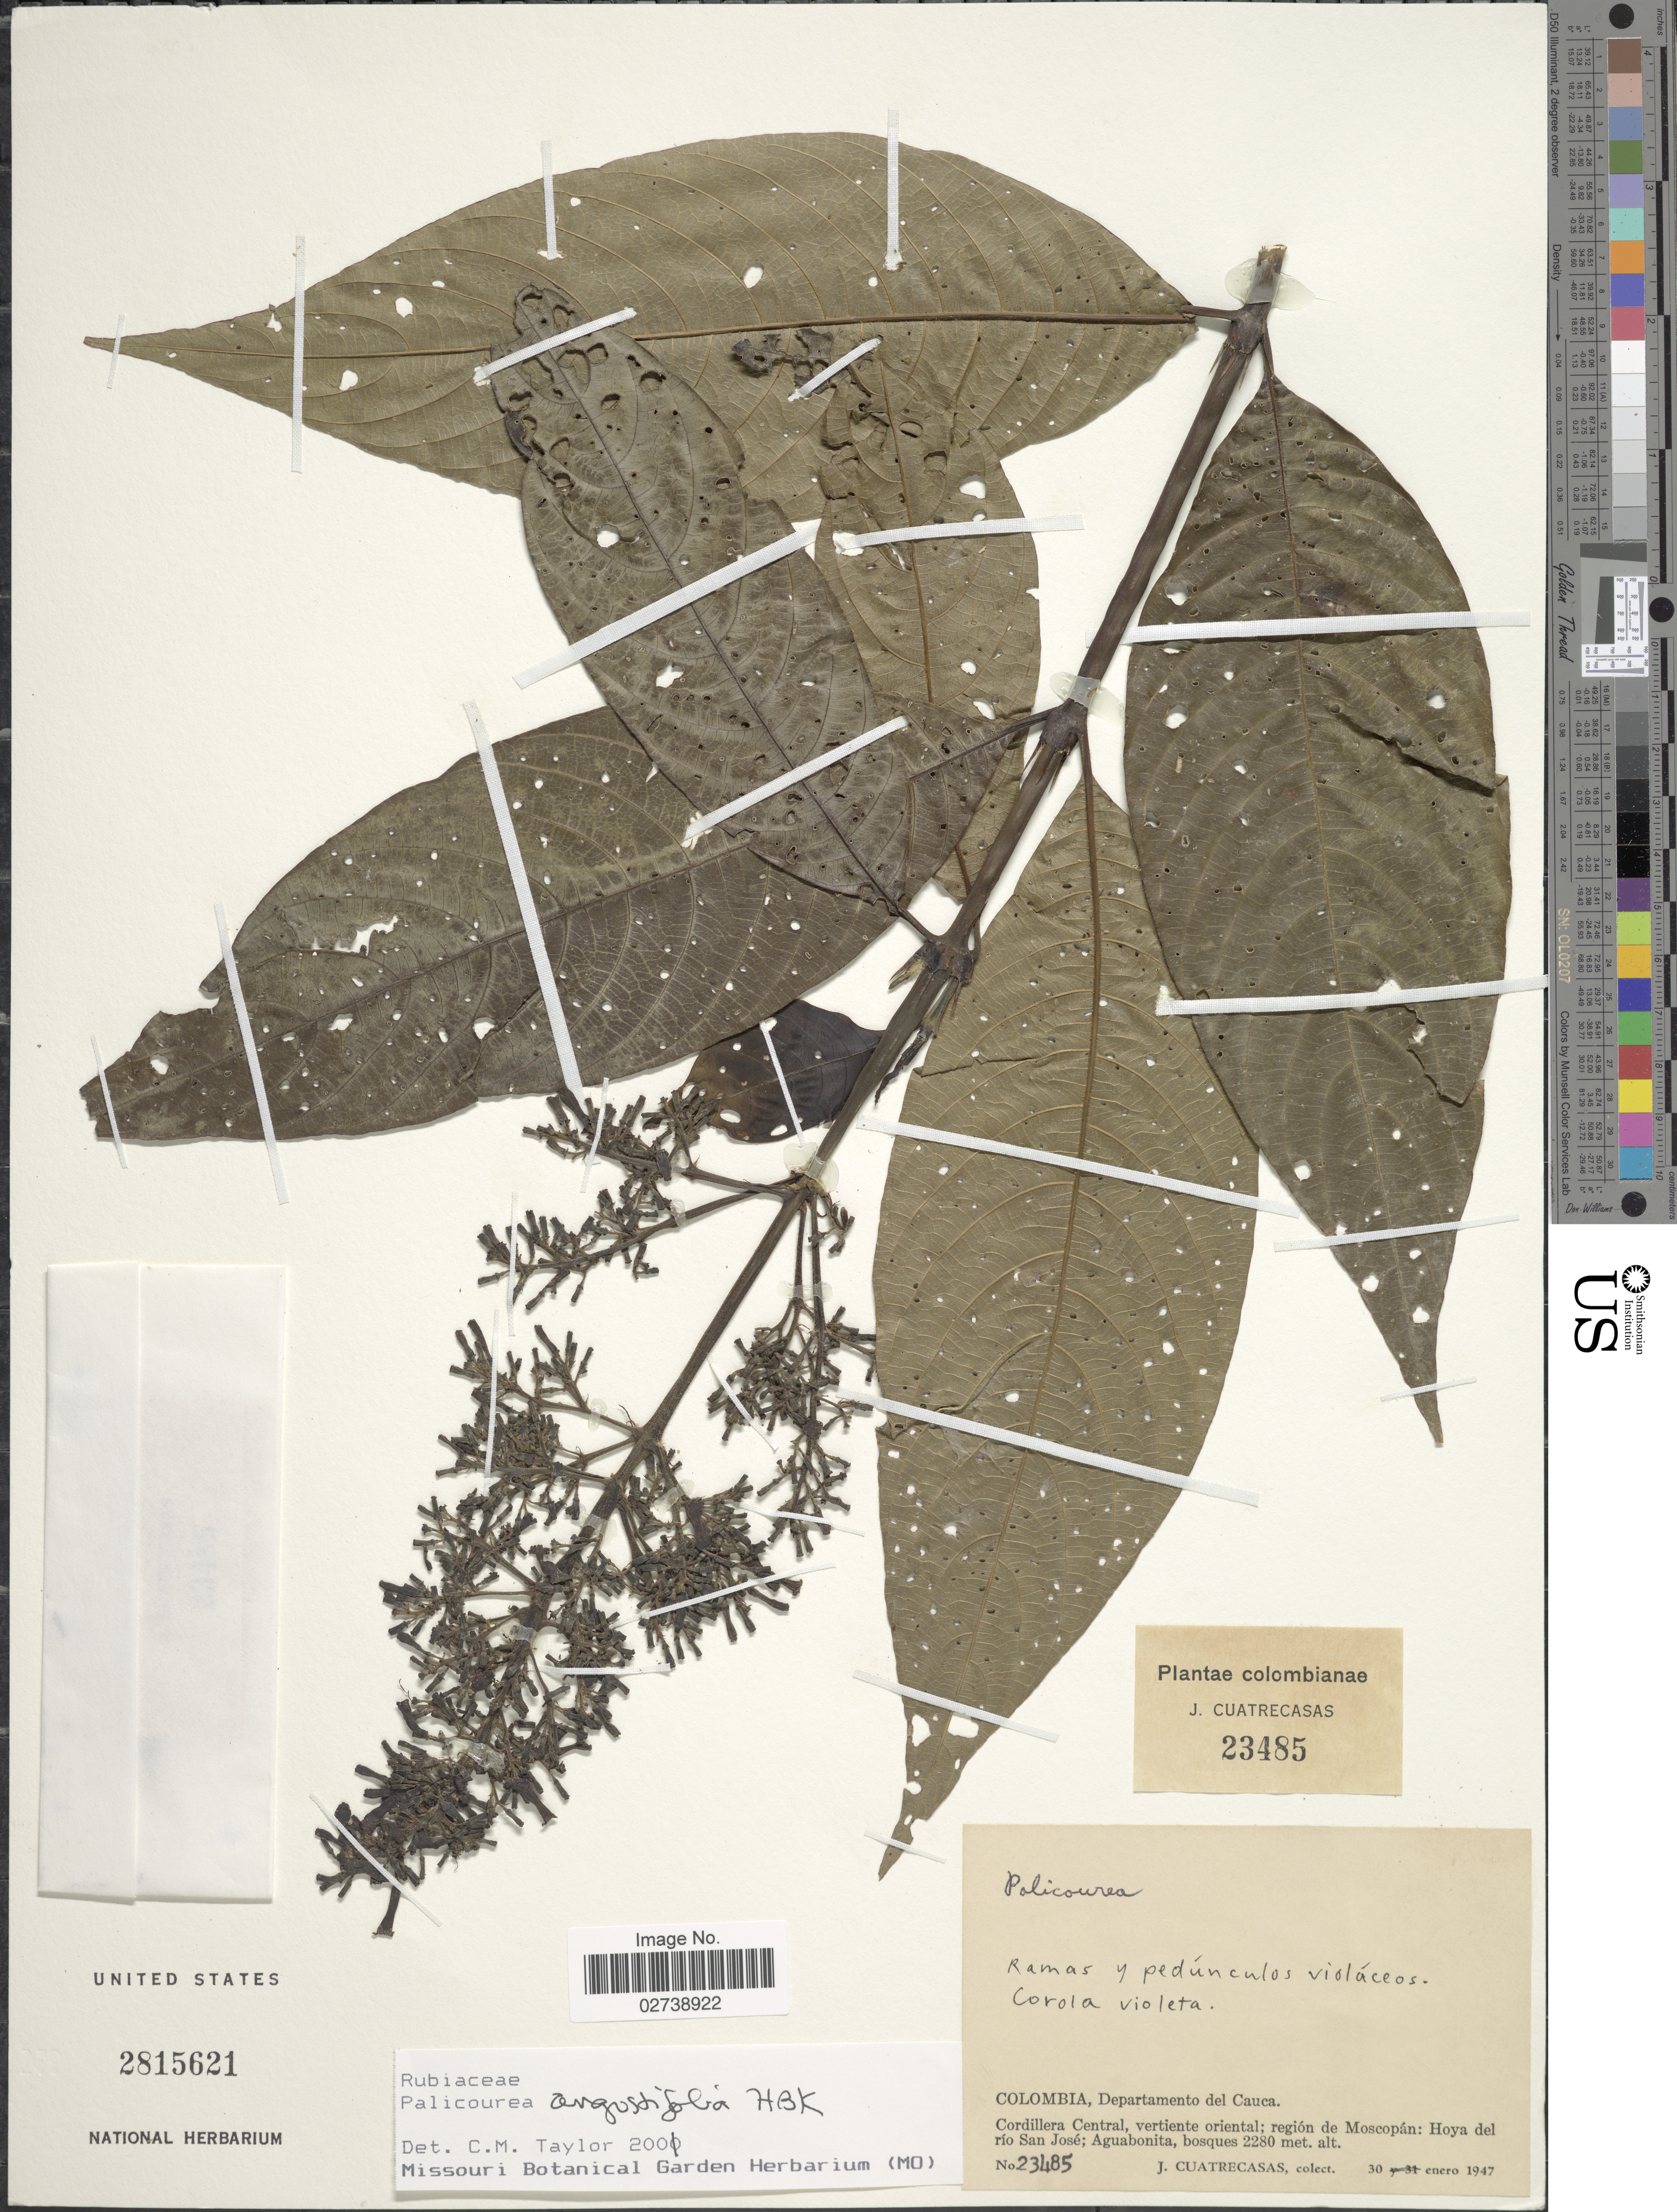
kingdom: Plantae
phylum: Tracheophyta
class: Magnoliopsida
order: Gentianales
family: Rubiaceae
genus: Palicourea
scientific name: Palicourea angustifolia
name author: Kunth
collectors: J. Cuatrecasas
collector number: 23485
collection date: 1947-01-30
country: Colombia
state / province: Cauca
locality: Departamento de Cauca, Cordillera Central, vertiente oriental; region de Moscopan: Hoya del rio San Jose; Aguabonita.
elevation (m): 2280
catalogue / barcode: US 2815621